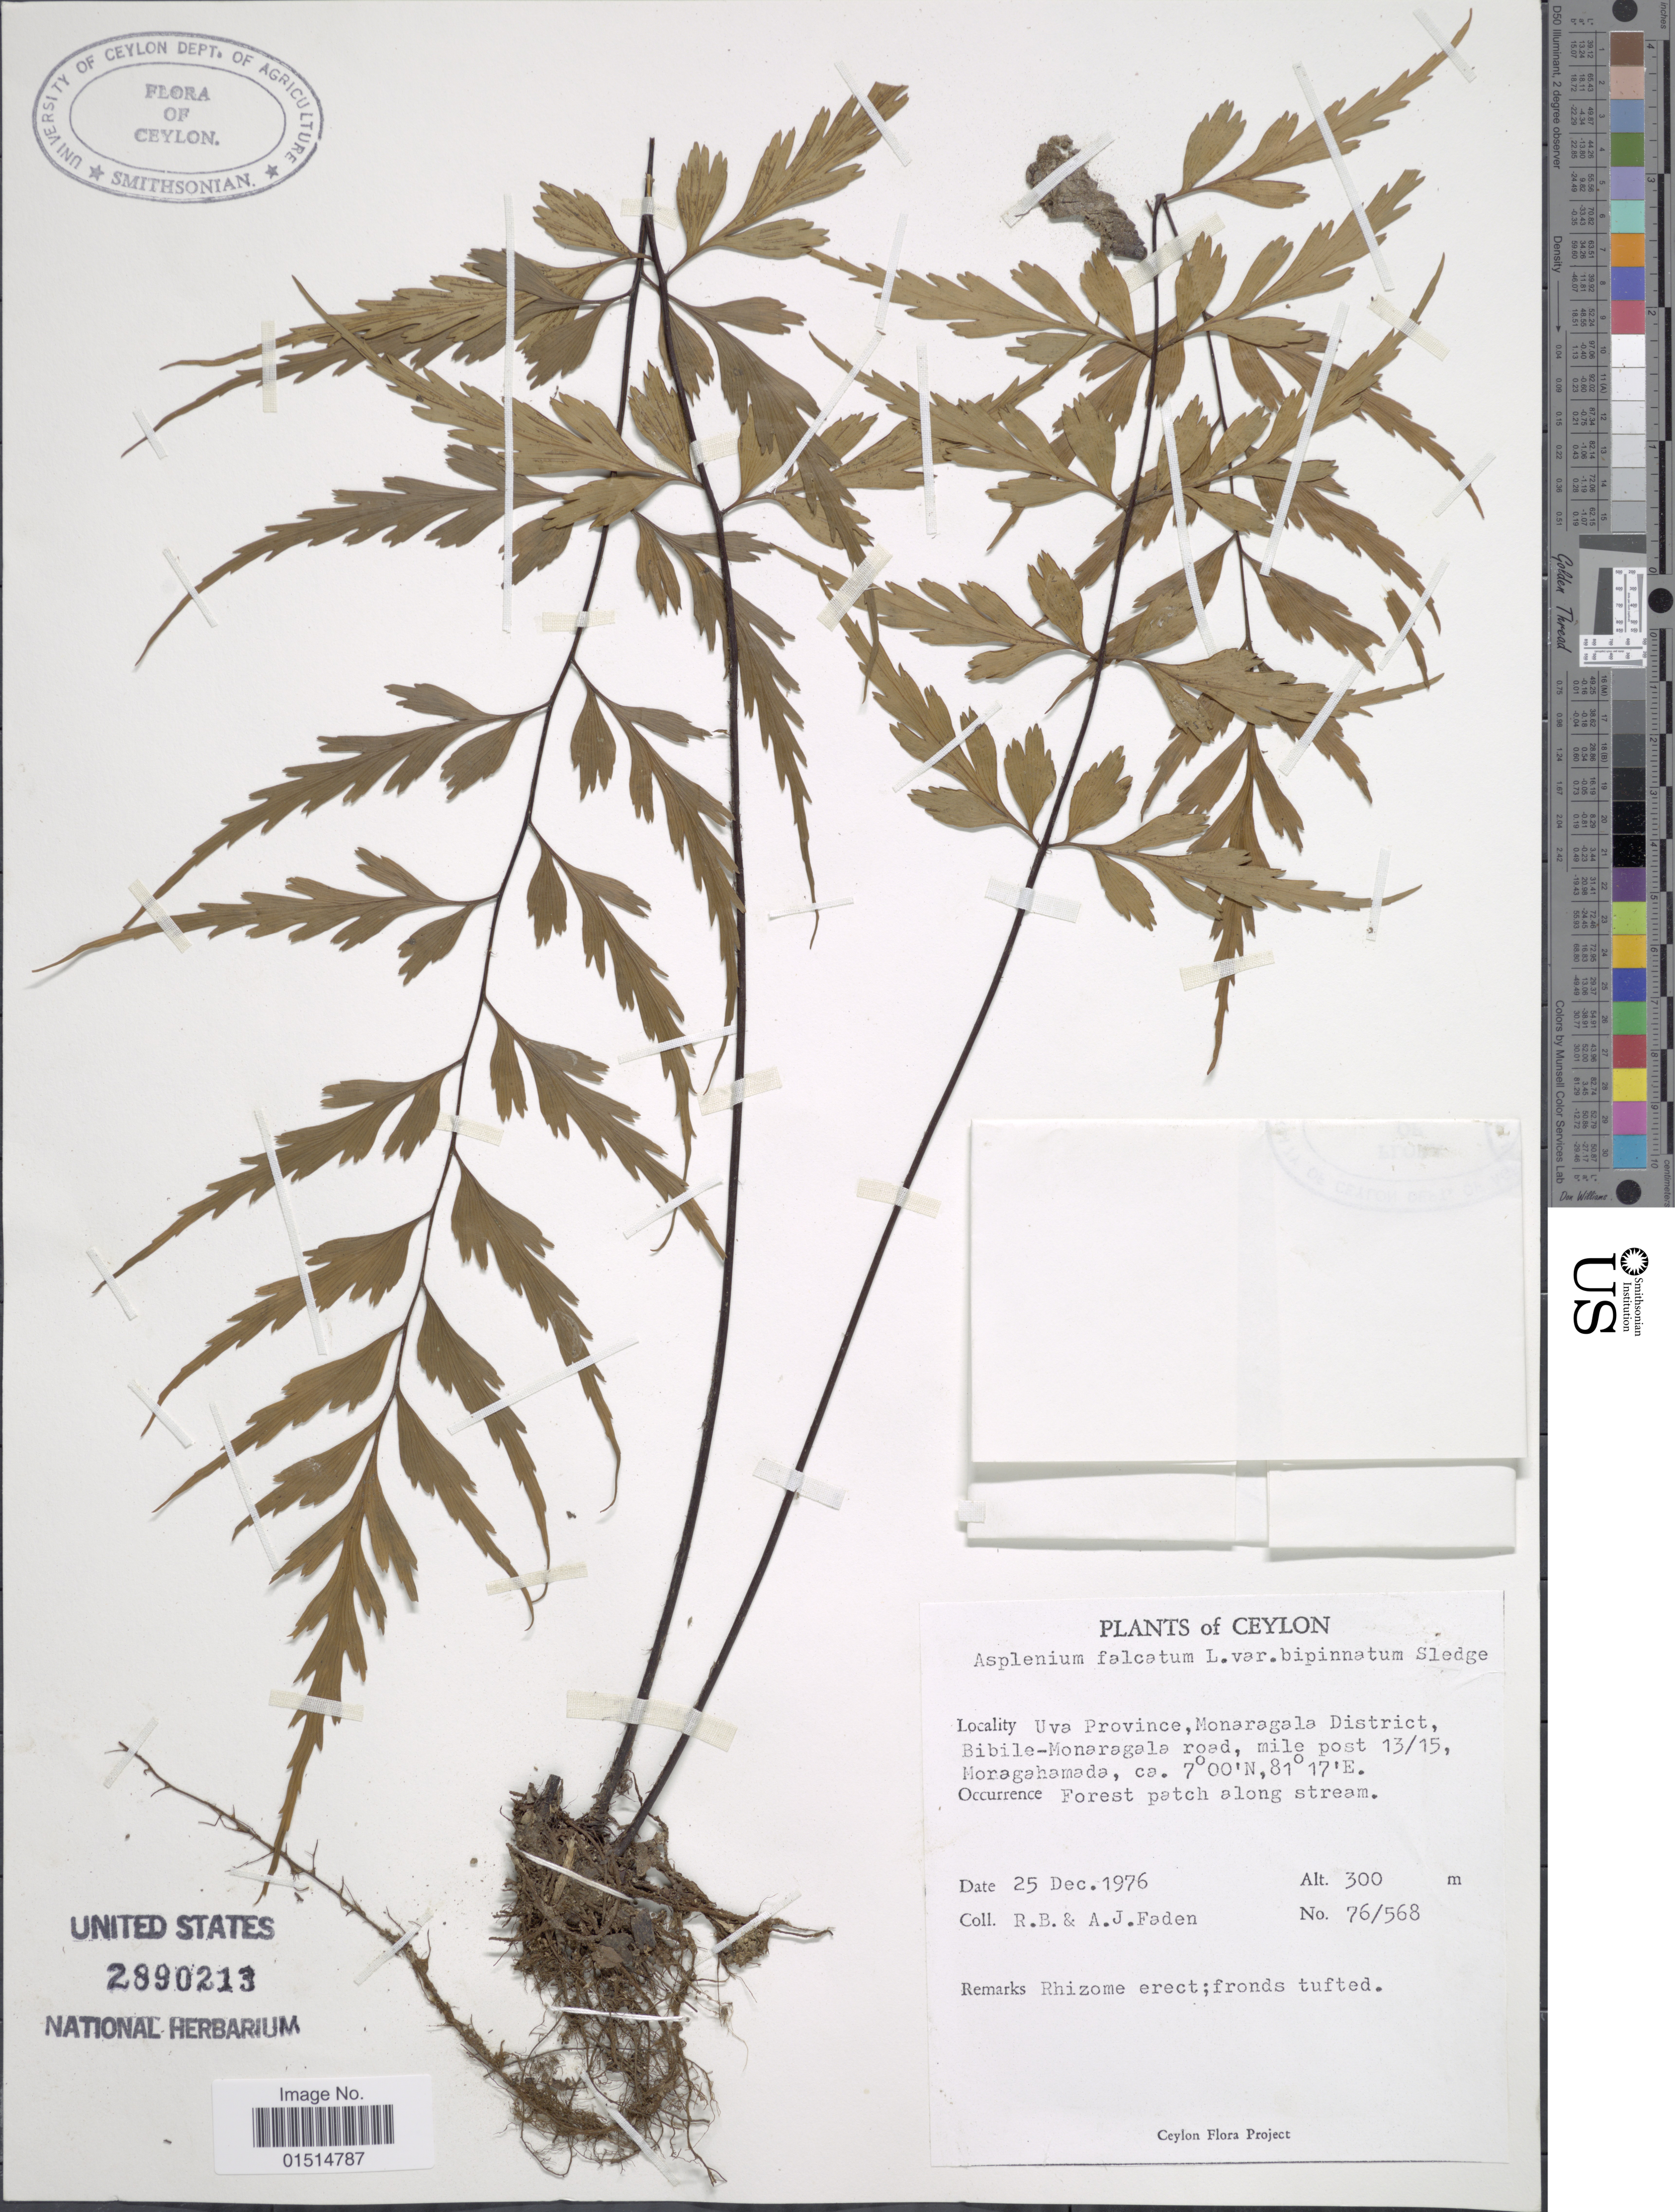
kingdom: Plantae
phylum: Tracheophyta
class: Polypodiopsida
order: Polypodiales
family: Aspleniaceae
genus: Asplenium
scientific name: Asplenium falcatum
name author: Lam.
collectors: R. B. Faden & A. J. Faden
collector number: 76/568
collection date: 1976-12-25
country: Sri Lanka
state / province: Uva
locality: Ceylon, Monaragala District, Bibile-Monaragala road, mile post 13/15, Moragahamada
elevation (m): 300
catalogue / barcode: US 2890213